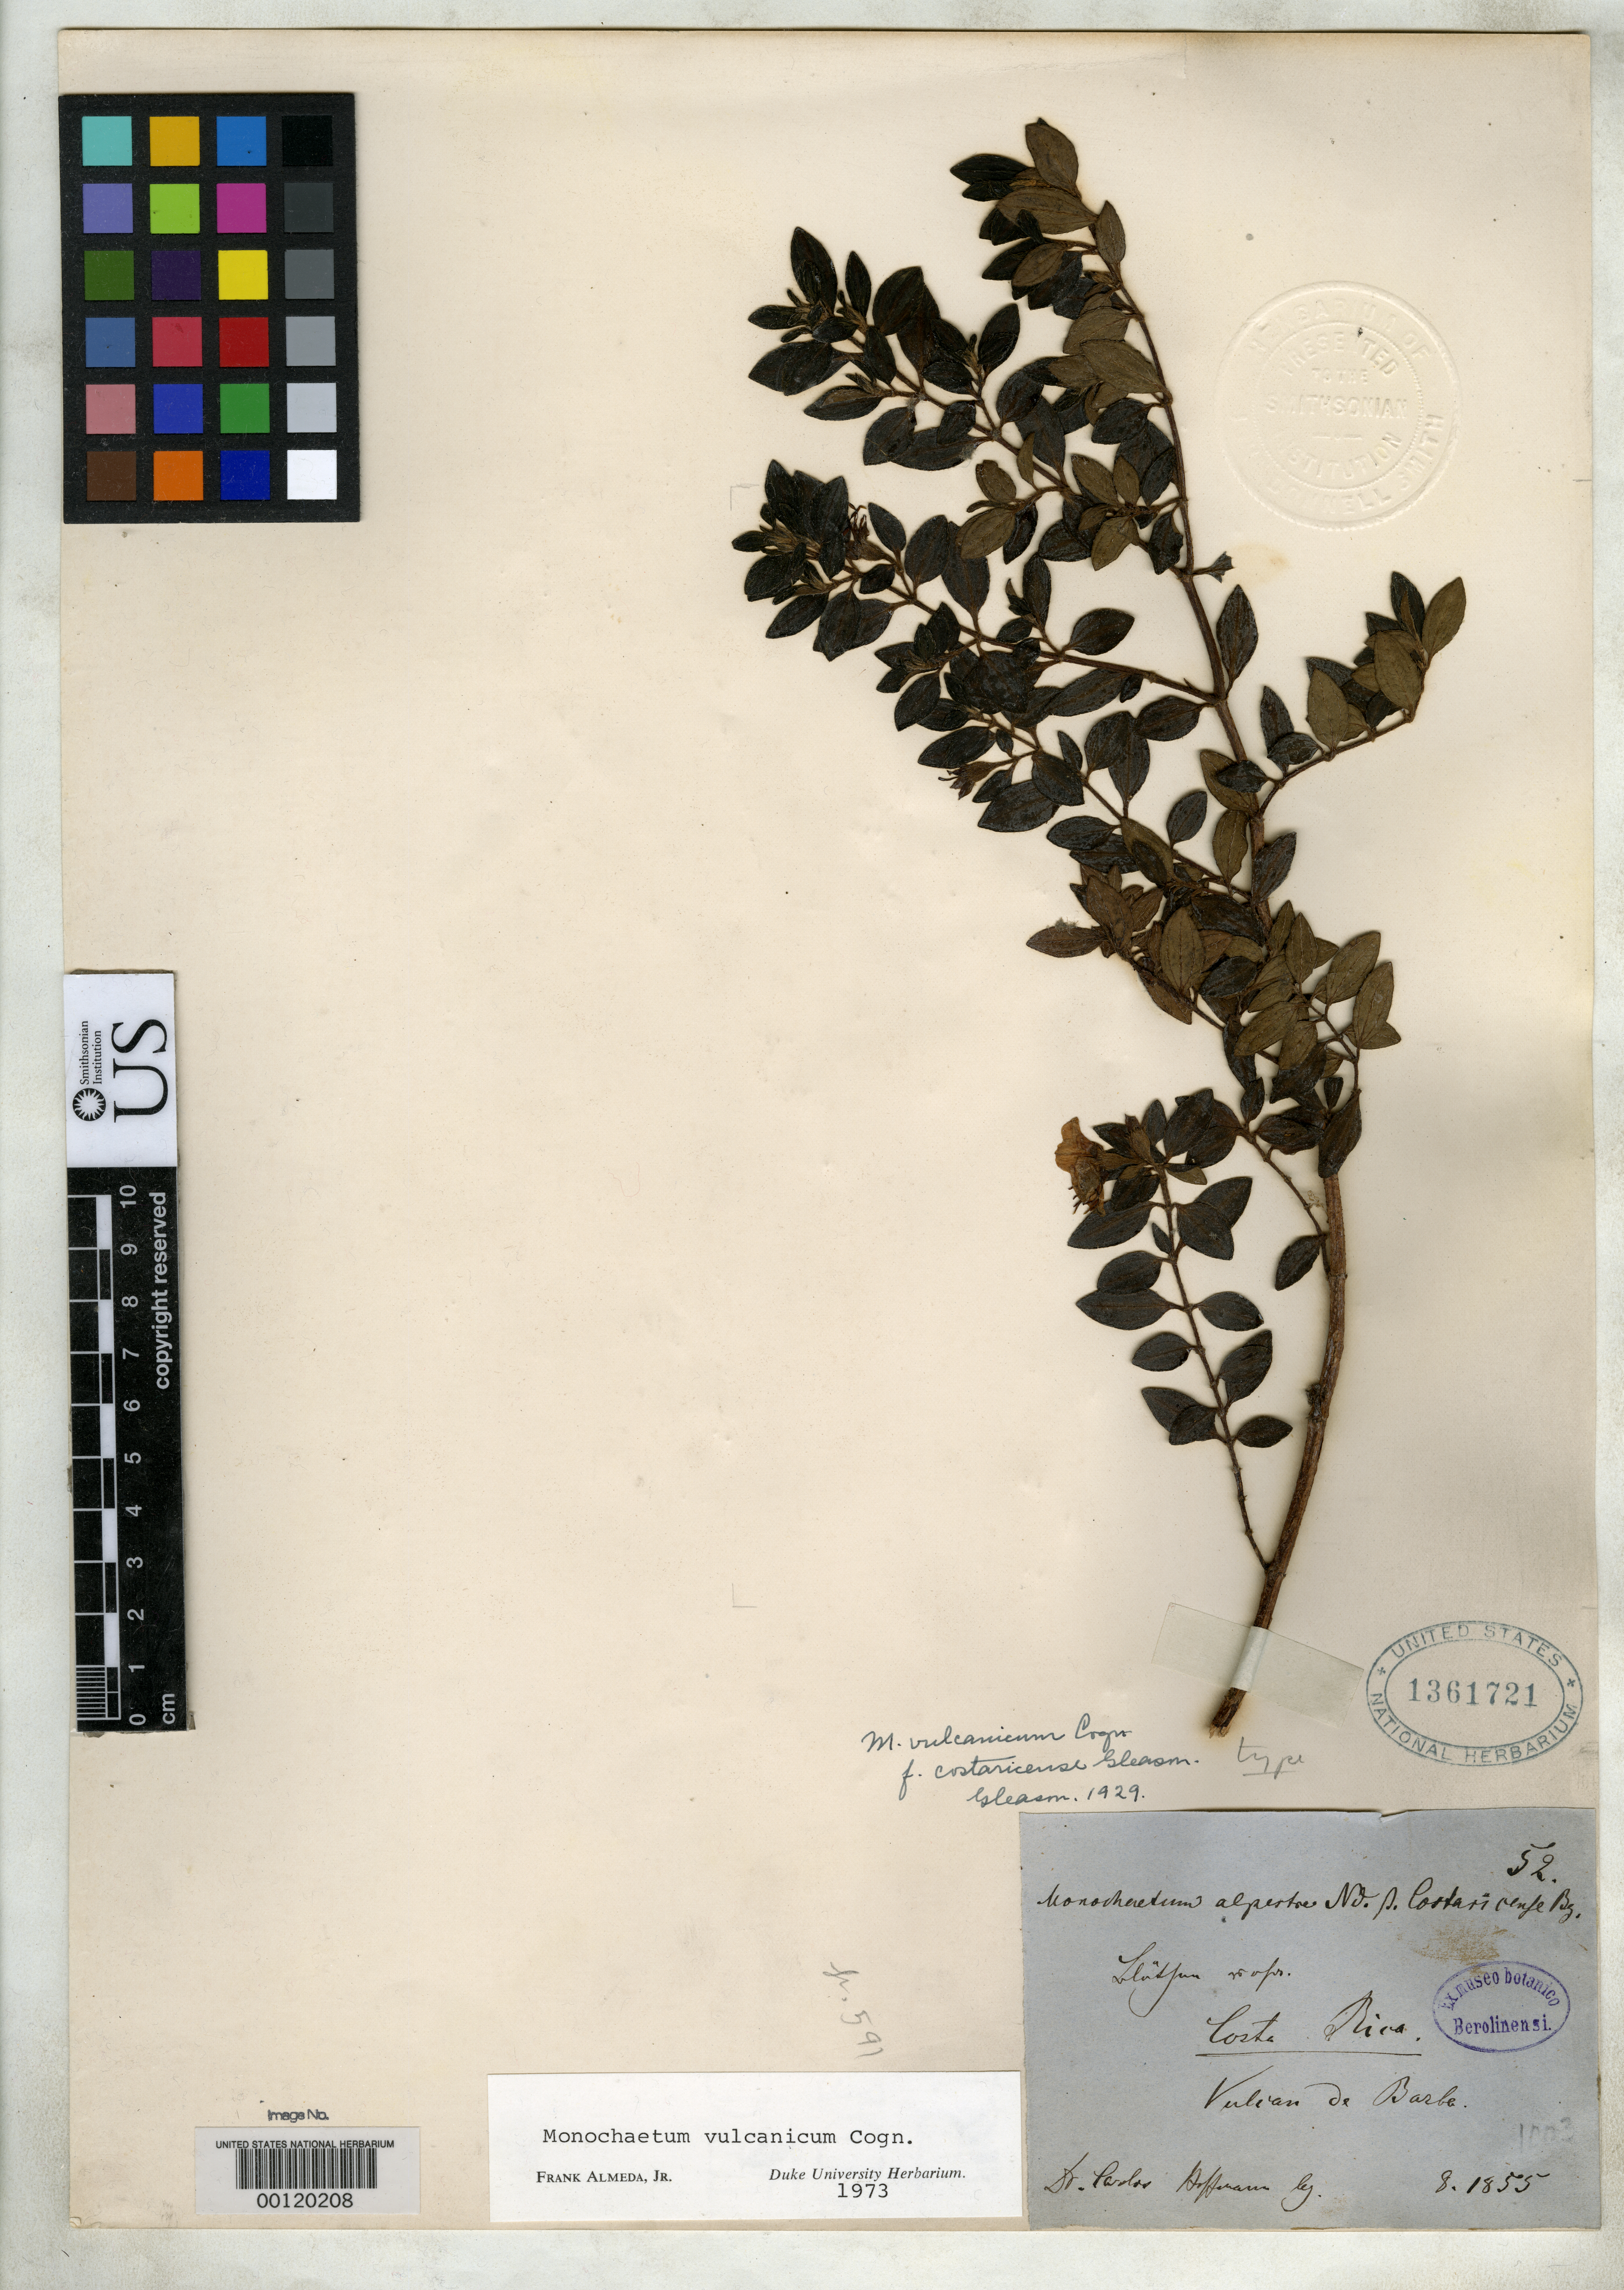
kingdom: Plantae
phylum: Tracheophyta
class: Magnoliopsida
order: Myrtales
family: Melastomataceae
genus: Monochaetum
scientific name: Monochaetum vulcanicum f. costaricense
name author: Gleason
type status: Lectotype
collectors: C. Hoffmann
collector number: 52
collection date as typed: Aug 1855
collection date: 1855-08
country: Costa Rica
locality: Volcan de Barba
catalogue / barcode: US 1361721